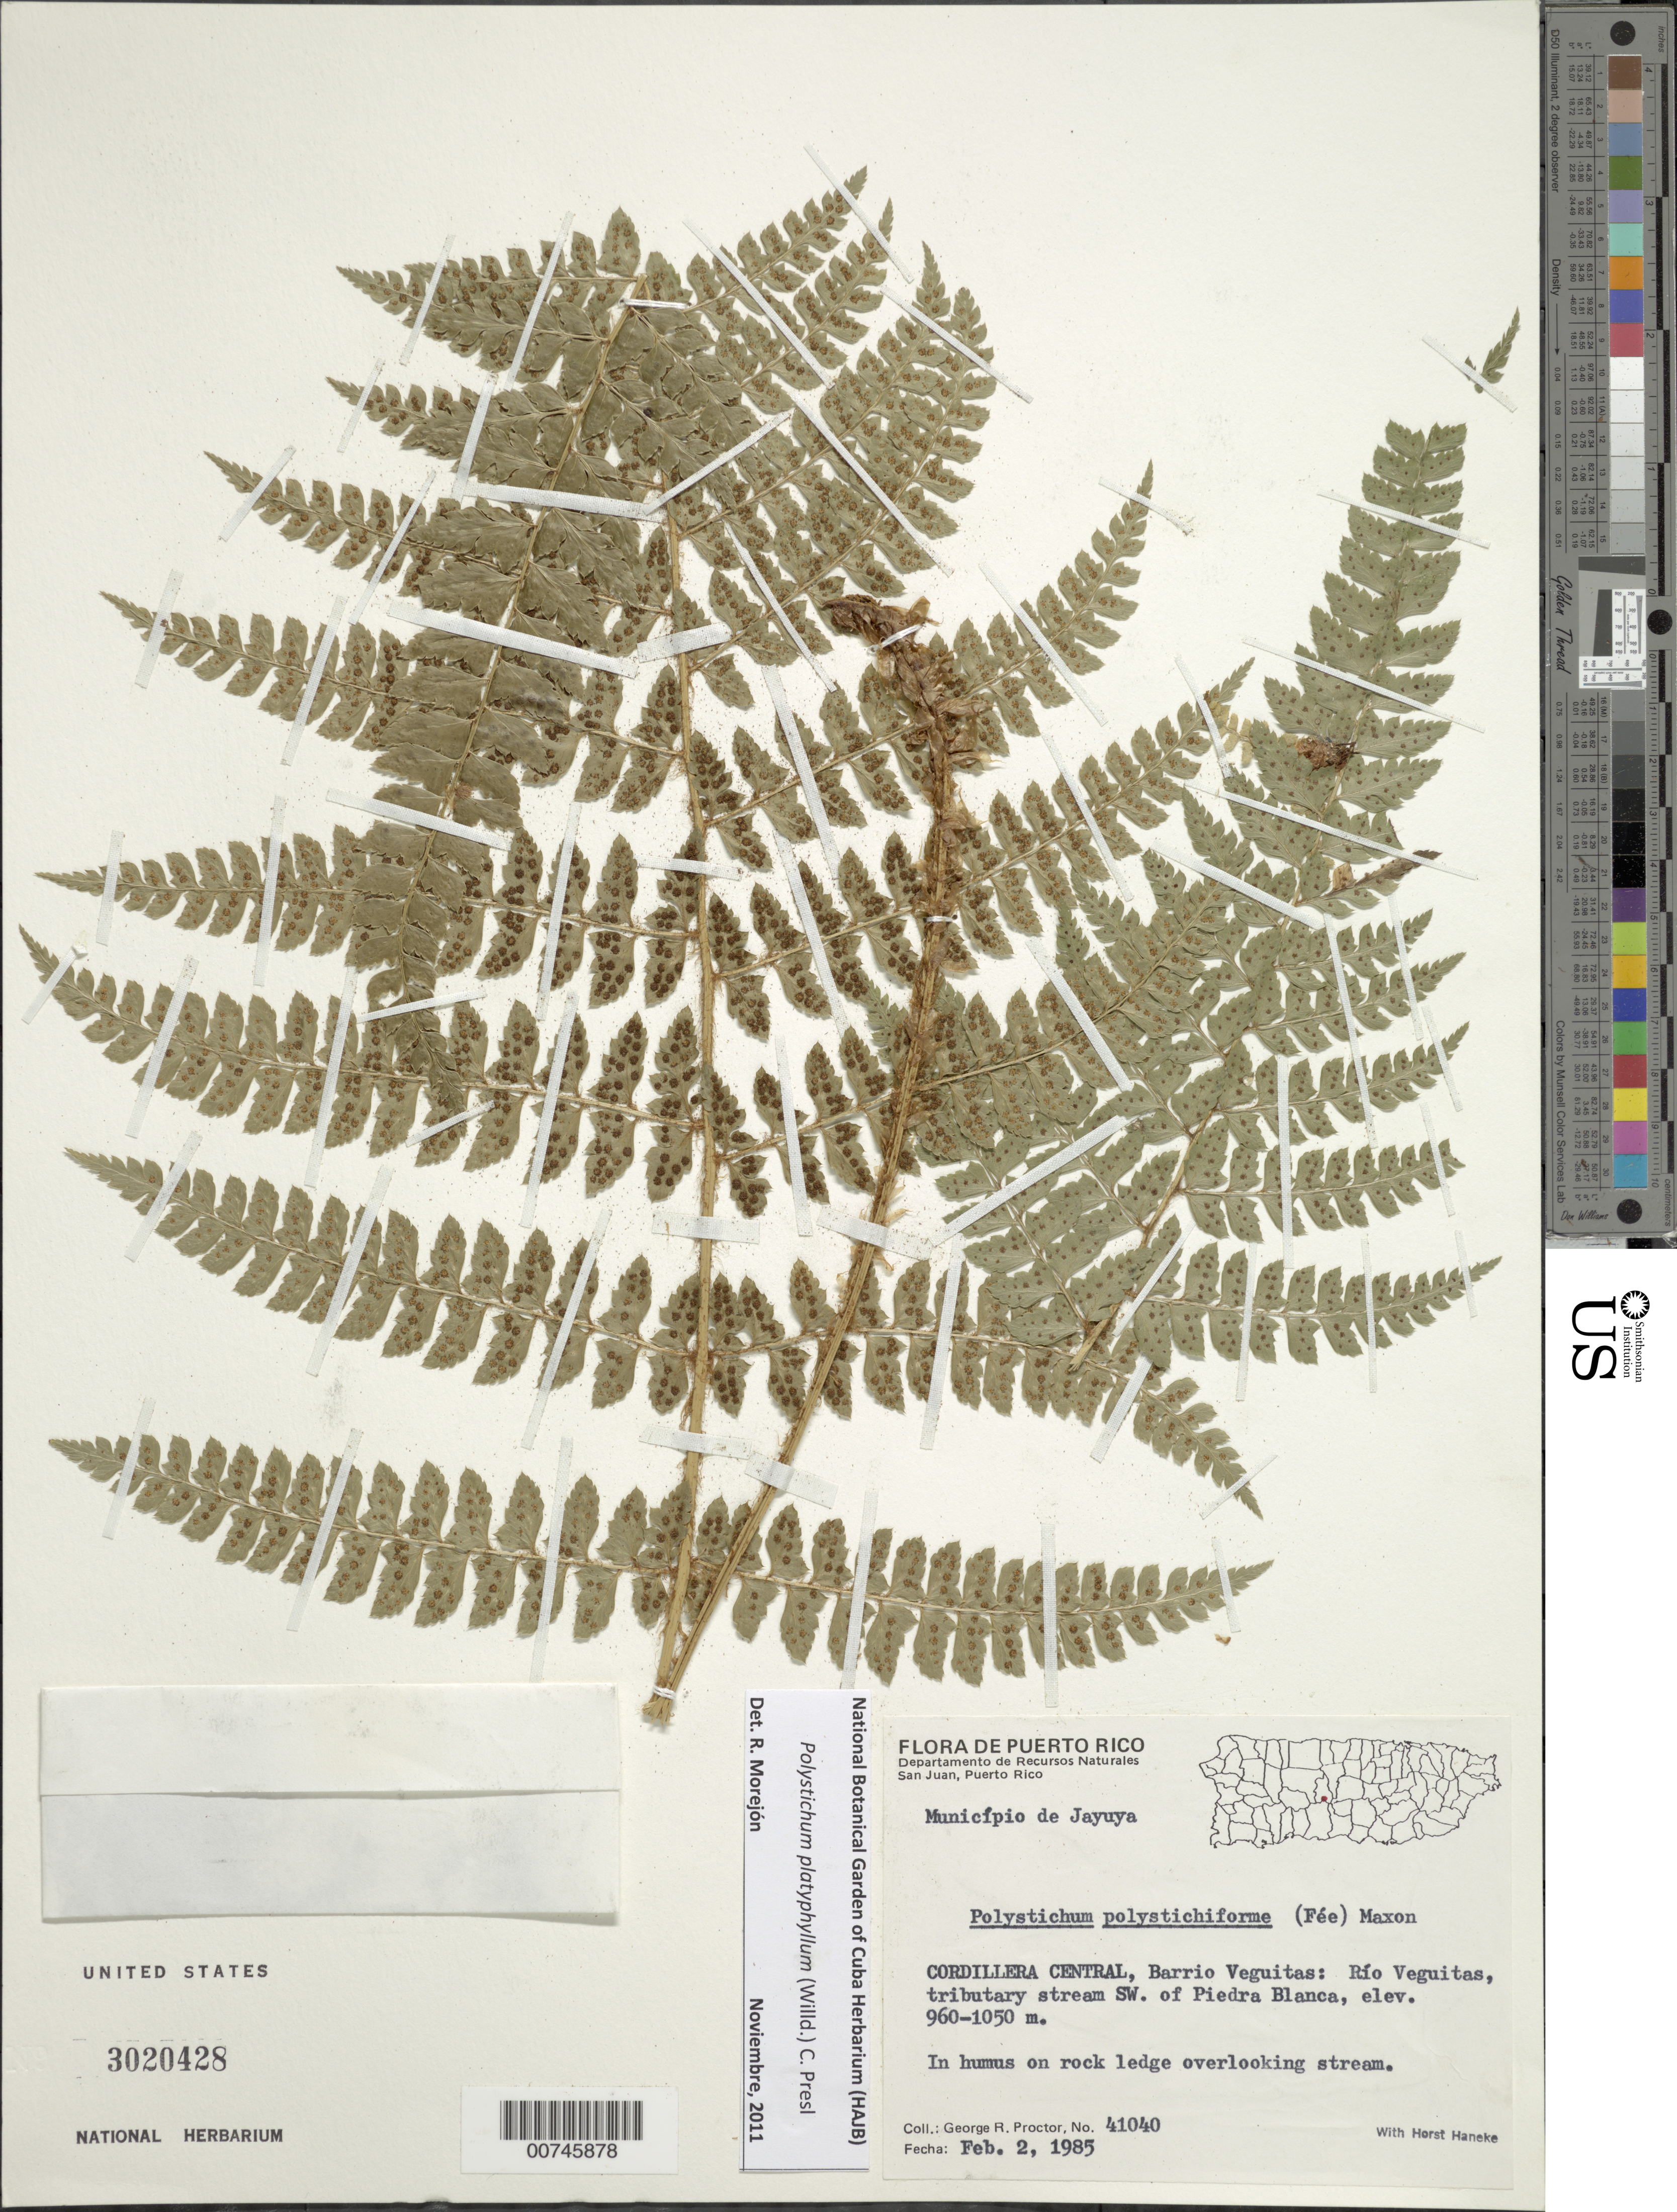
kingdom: Plantae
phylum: Tracheophyta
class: Polypodiopsida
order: Polypodiales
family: Dryopteridaceae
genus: Polystichum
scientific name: Polystichum platyphyllum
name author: (Willd.) C. Presl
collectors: G. R. Proctor & H. Haneke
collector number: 41040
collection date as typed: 02 Feb 1985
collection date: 1985-02-02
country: Puerto Rico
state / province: Jayuya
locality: Cordillera Central: Barrio Veguitas, Río Veguitas, tributary stream SW of Piedra Blanca, Municipio de Jayuya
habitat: In humus on rock ledge overlooking stream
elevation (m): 950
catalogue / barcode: US 3020428